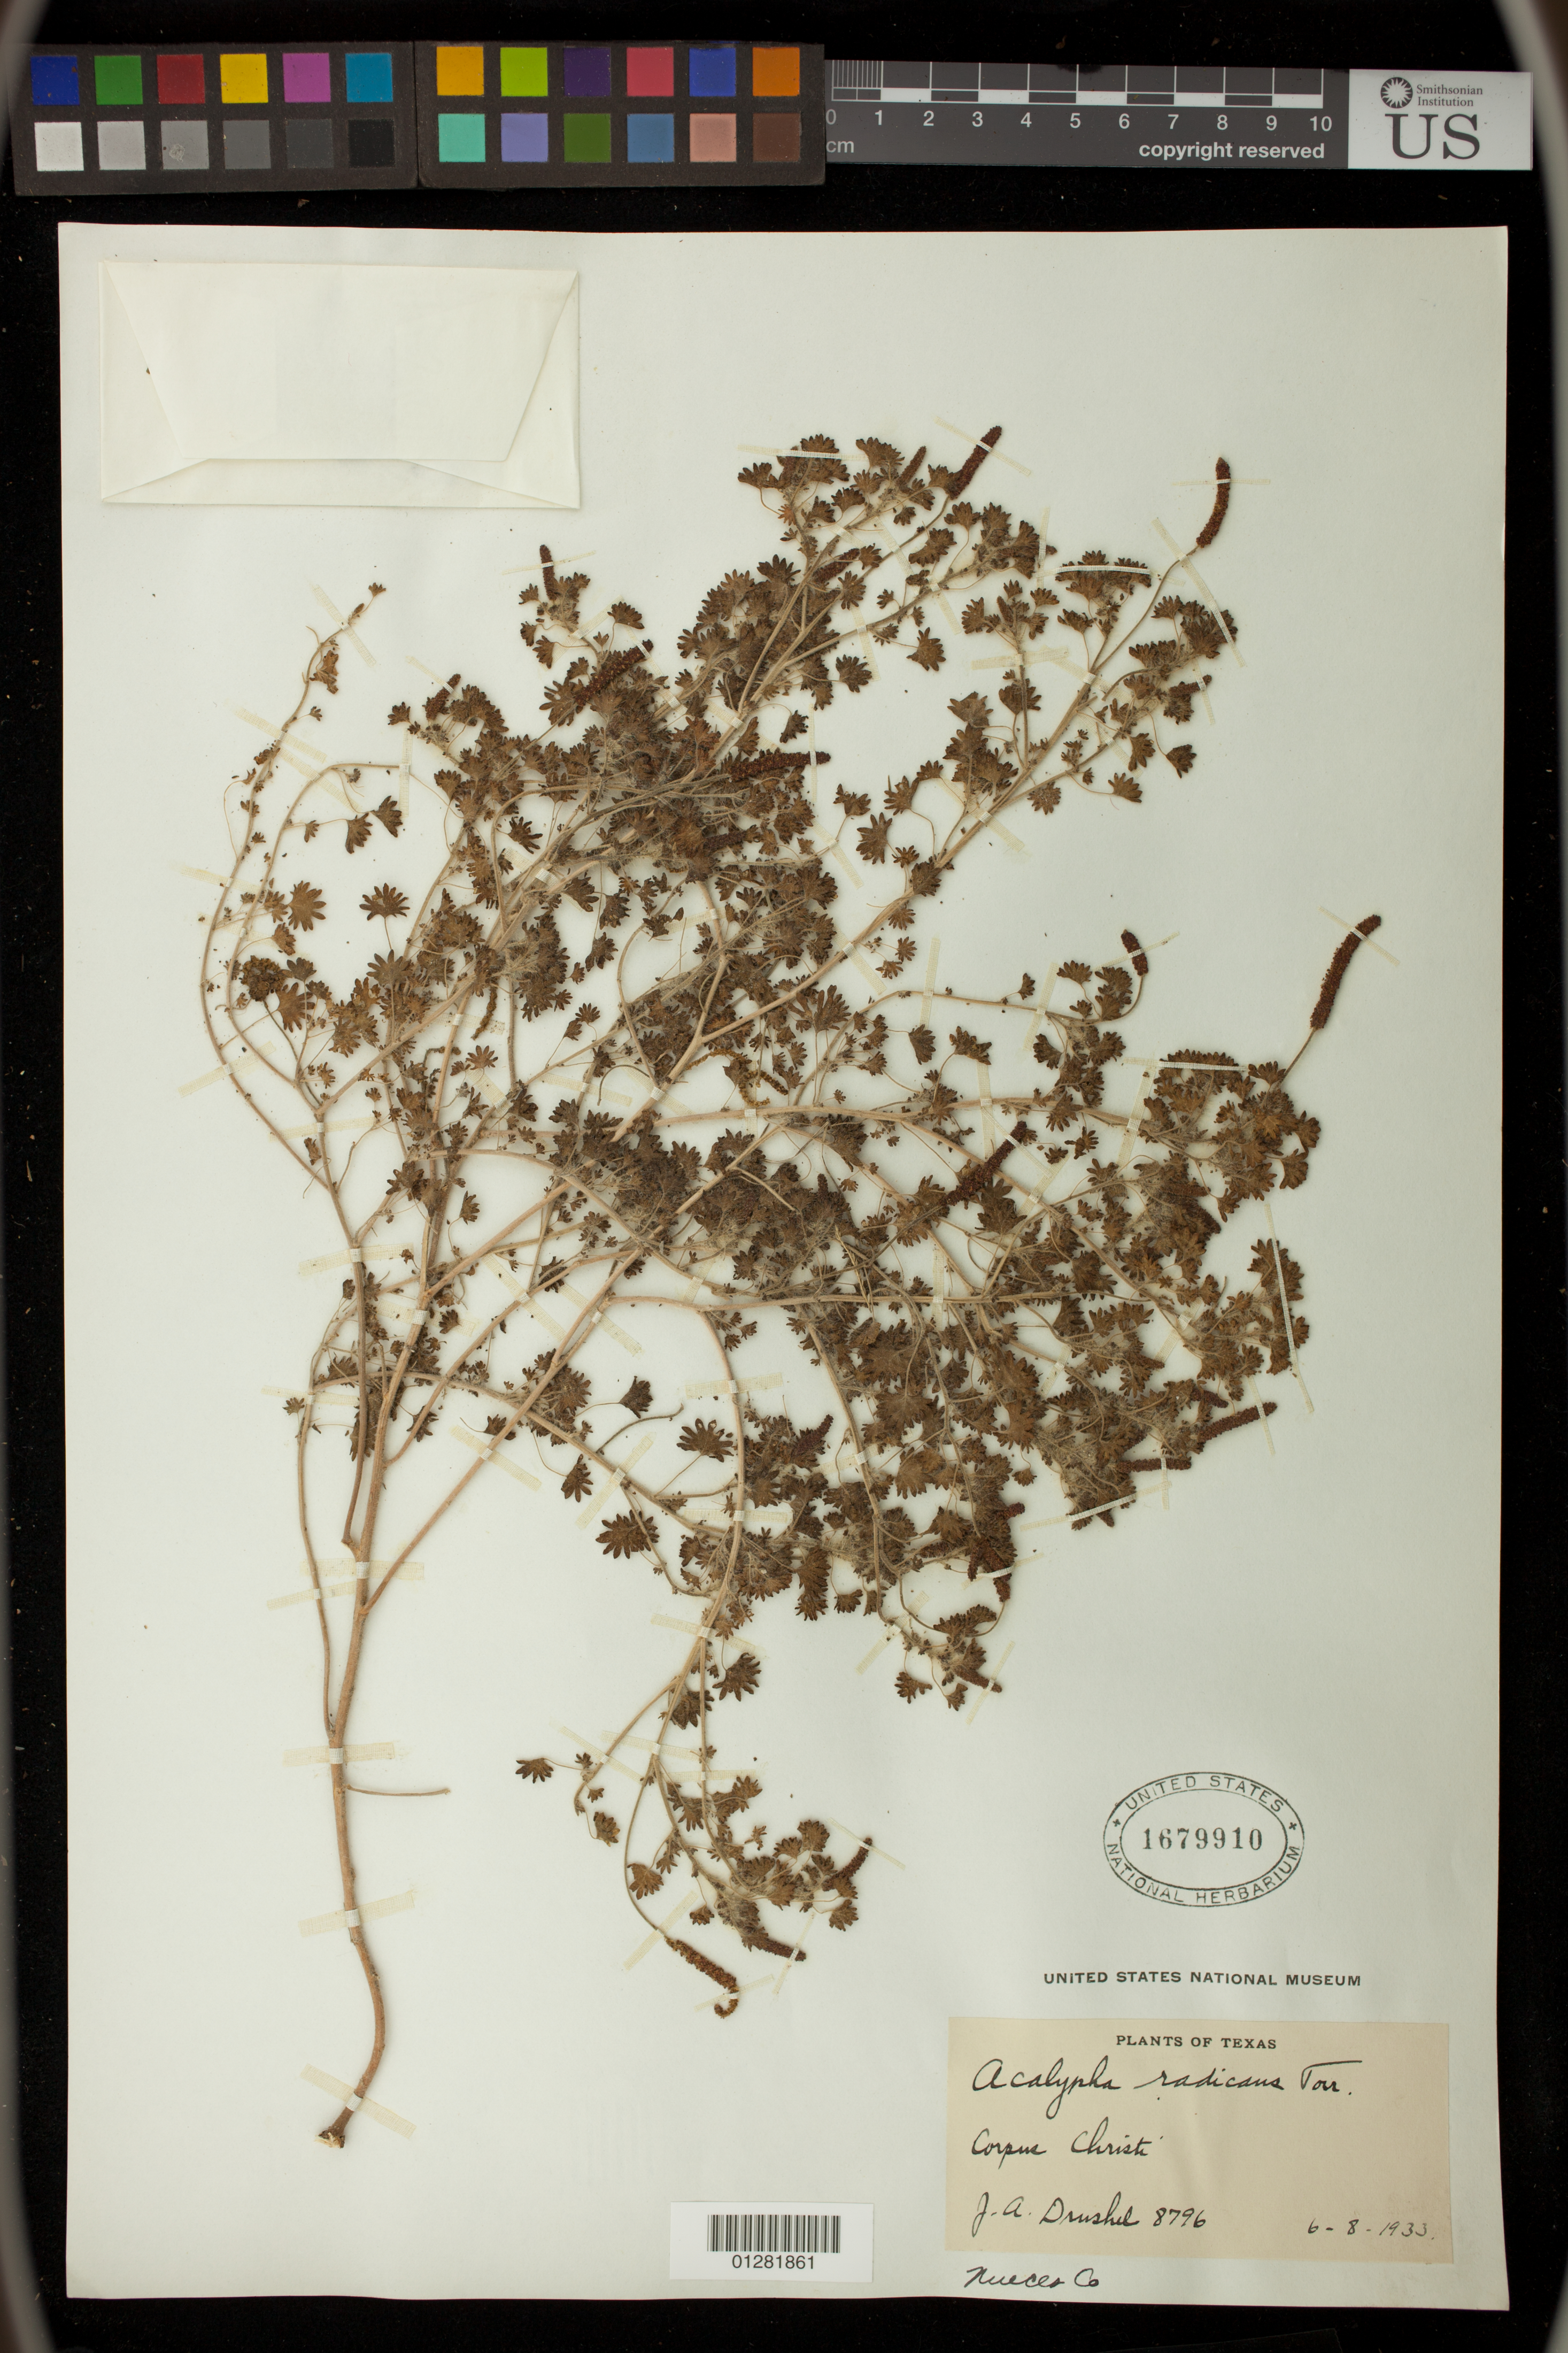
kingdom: Plantae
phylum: Tracheophyta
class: Magnoliopsida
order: Malpighiales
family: Euphorbiaceae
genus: Acalypha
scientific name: Acalypha radians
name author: Torr.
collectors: J. A. Drushel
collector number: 8796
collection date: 1933-06-08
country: United States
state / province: Texas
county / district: Mercer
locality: Corpus Christi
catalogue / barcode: US 1679910